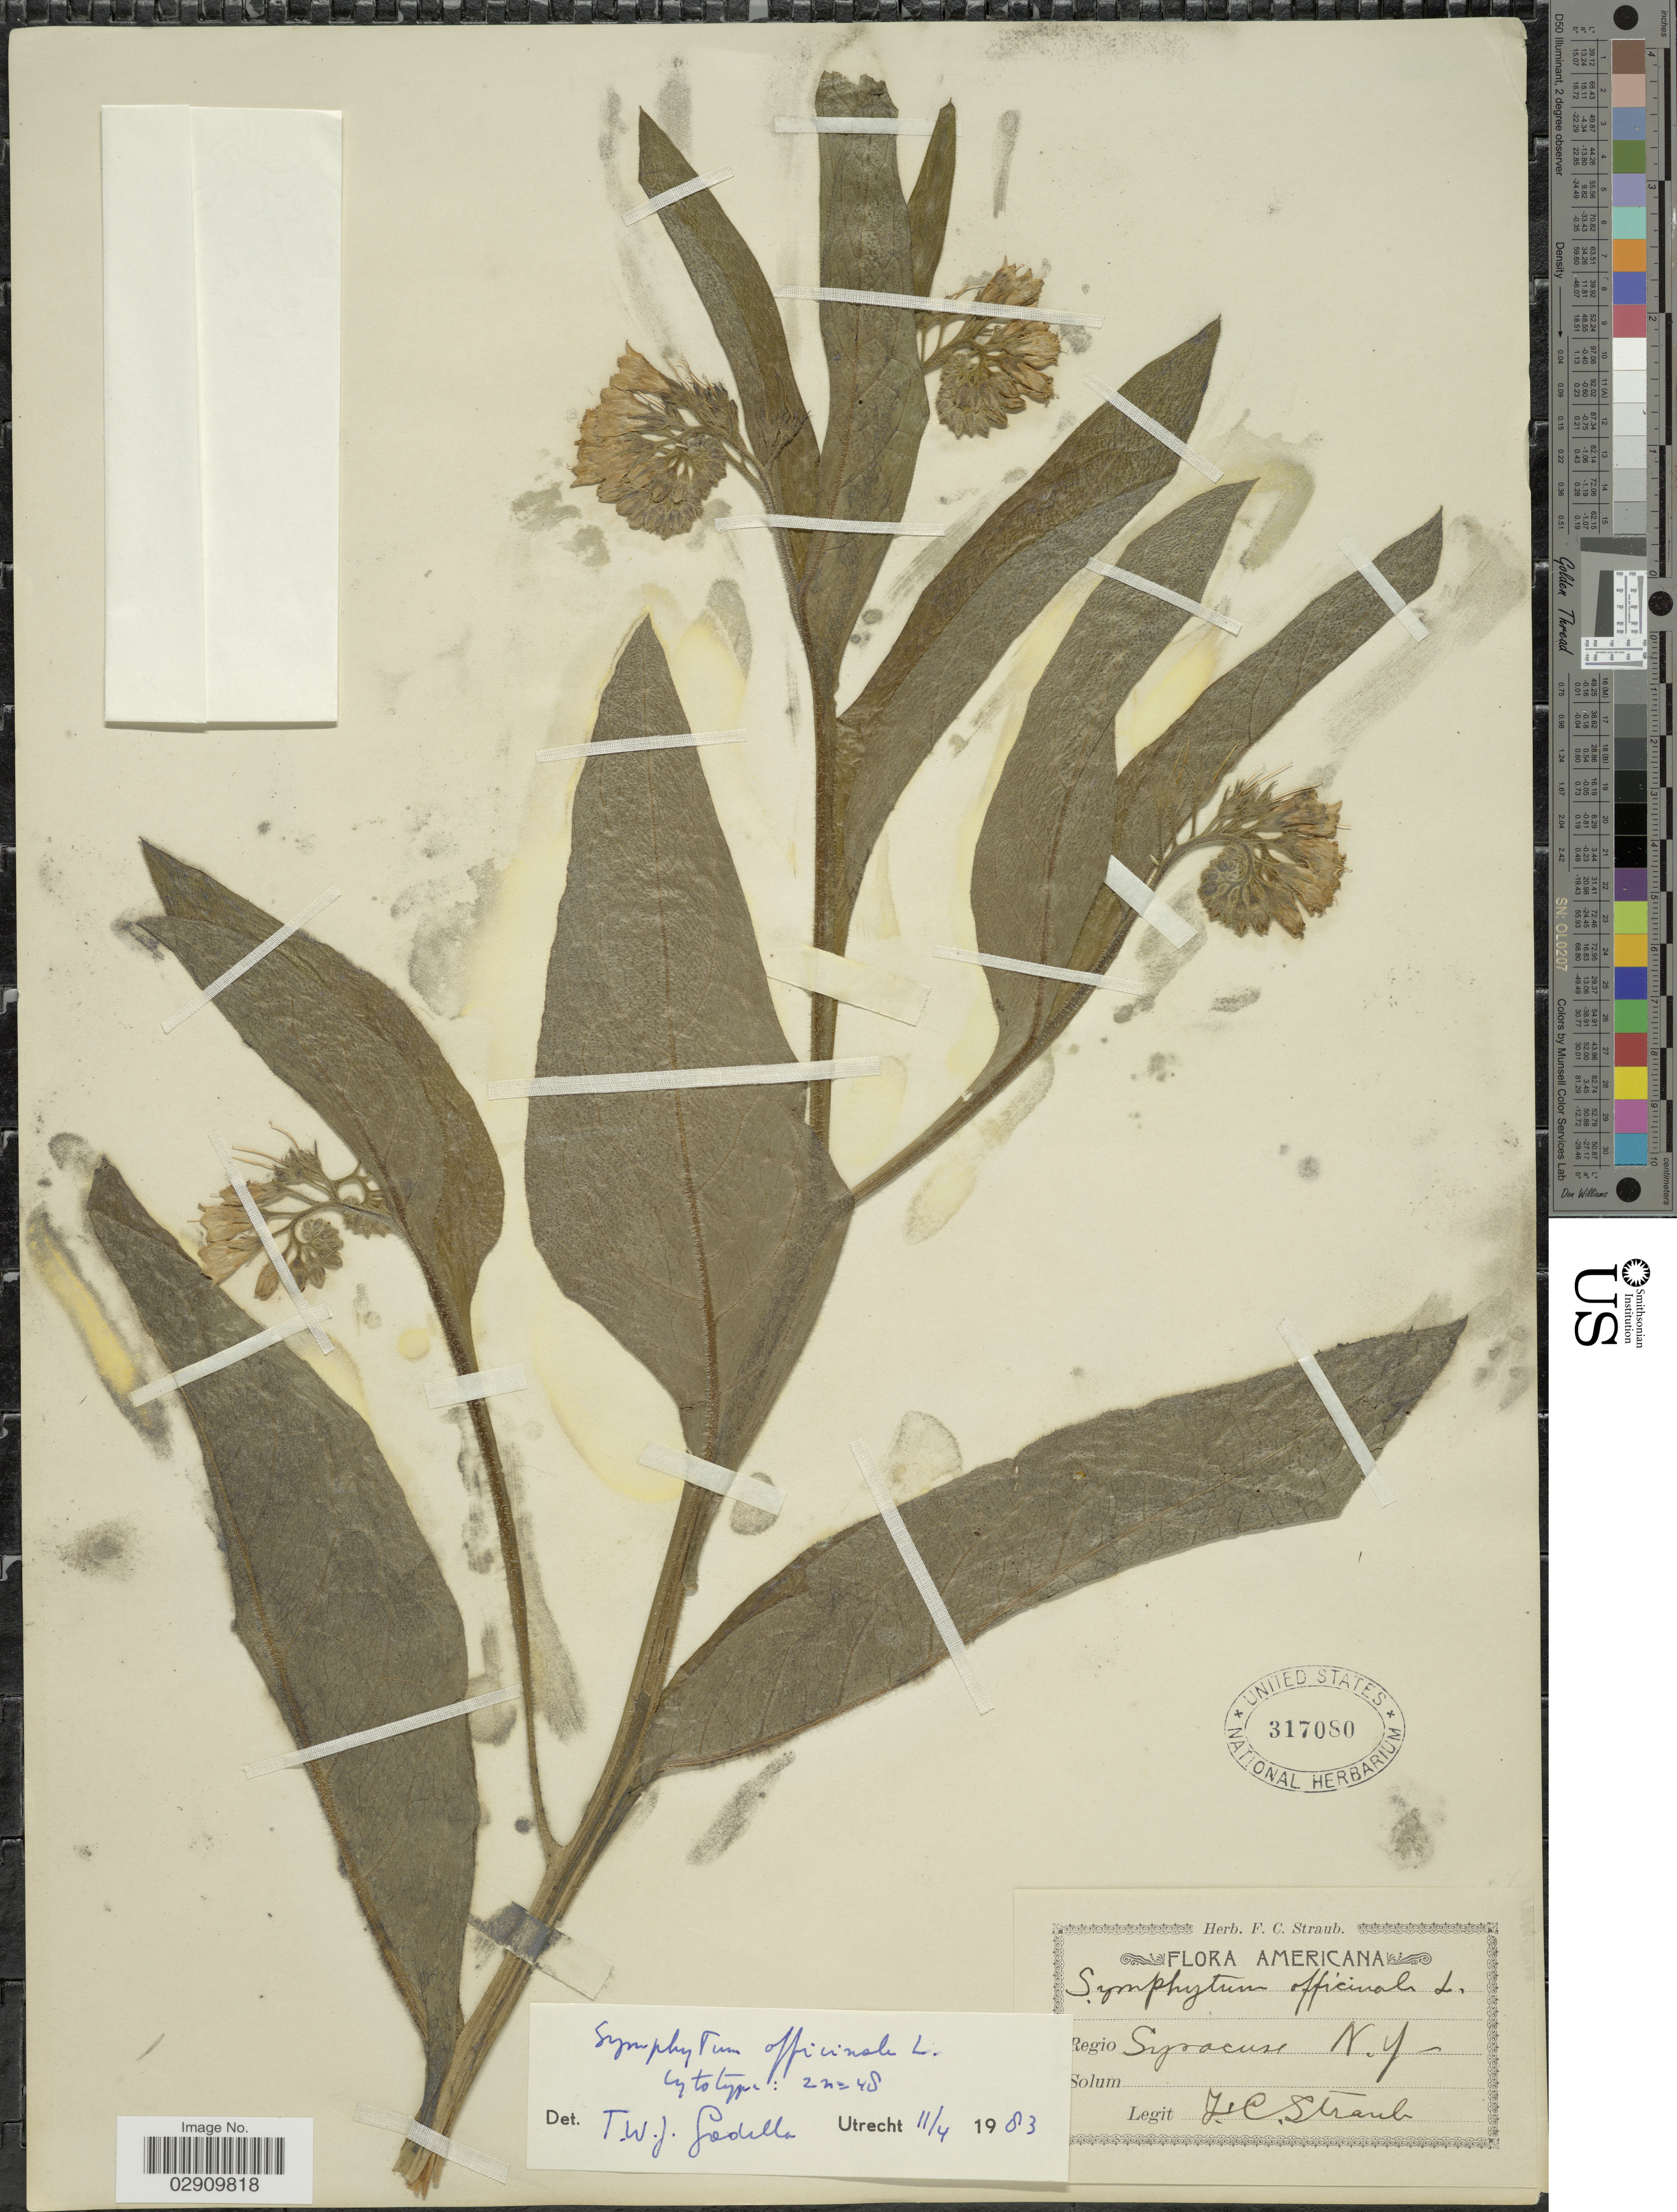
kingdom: Plantae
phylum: Tracheophyta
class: Magnoliopsida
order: Boraginales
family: Boraginaceae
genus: Symphytum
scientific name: Symphytum officinale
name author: L.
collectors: F. Straub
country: United States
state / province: New York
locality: Regio Syracuse.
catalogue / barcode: US 317080